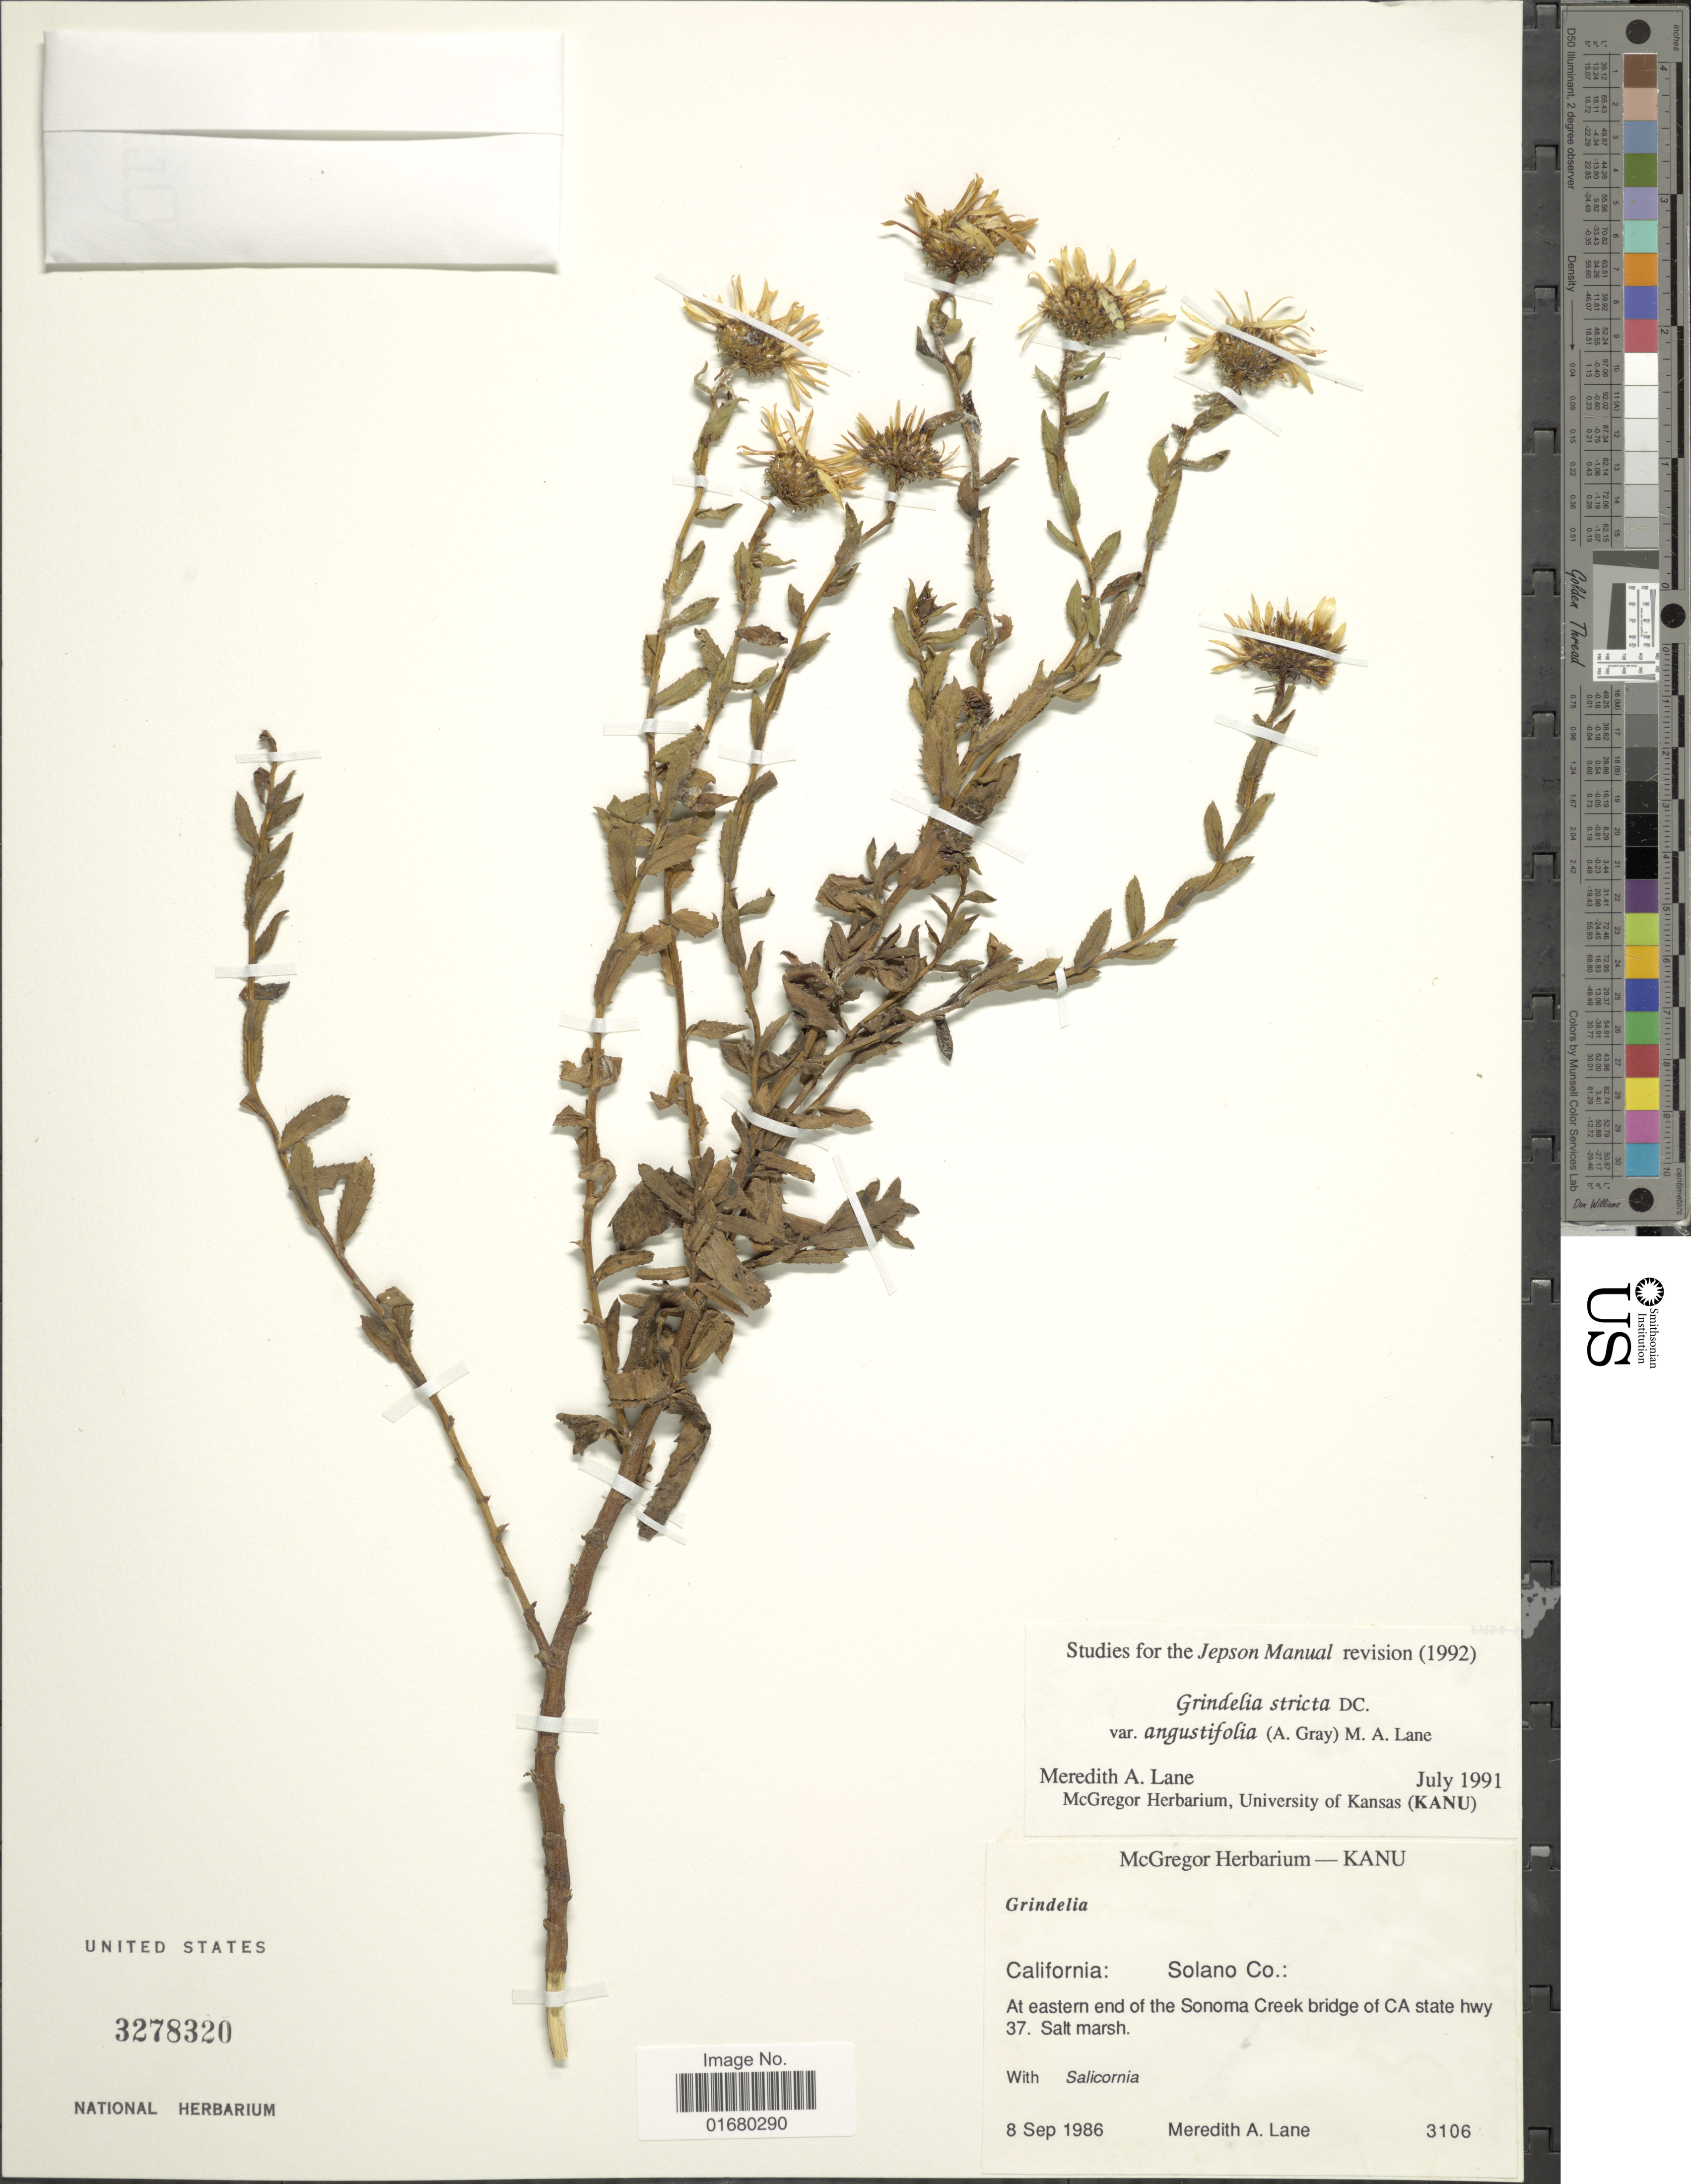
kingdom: Plantae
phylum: Tracheophyta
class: Magnoliopsida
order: Asterales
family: Asteraceae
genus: Grindelia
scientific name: Grindelia stricta var. angustifolia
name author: (A. Gray) M.A. Lane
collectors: M. A. Lane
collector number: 3106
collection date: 1986-09-08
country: United States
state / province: California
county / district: Solano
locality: Solano Co., At eastern end of the Sonoma Creek bridge of CA state hwy 37. Salt marsh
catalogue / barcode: US 3278320